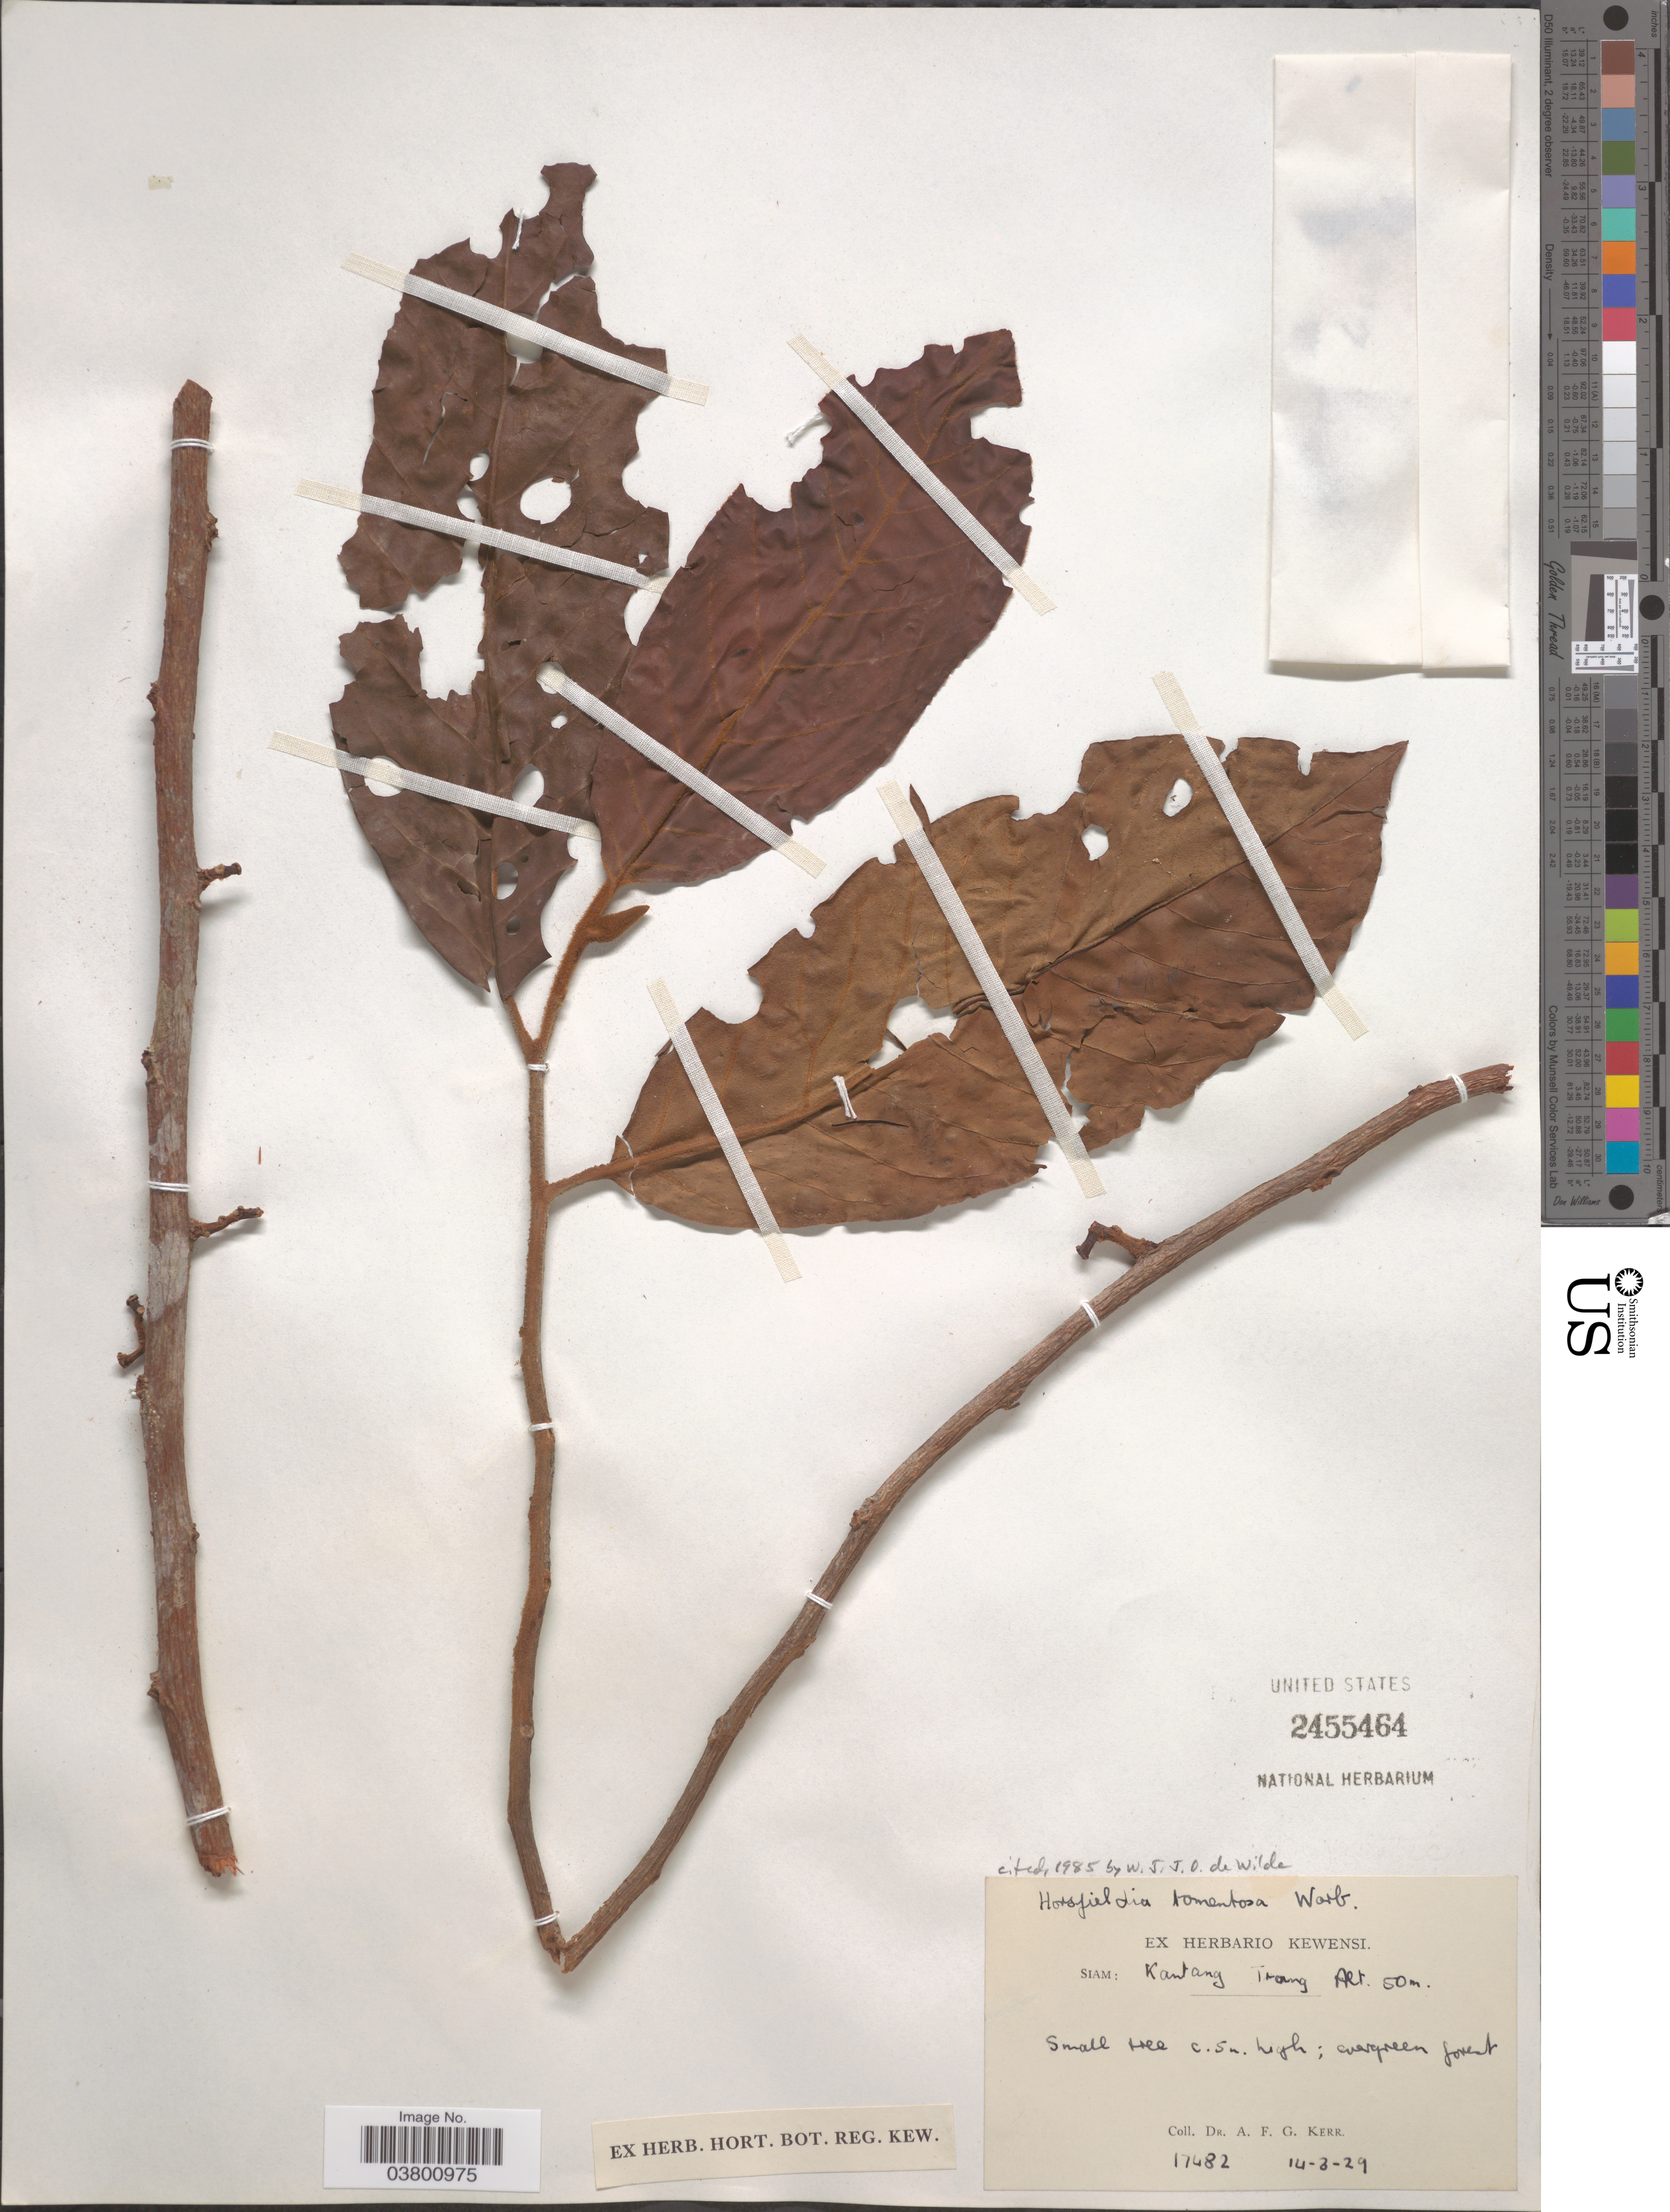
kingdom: Plantae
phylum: Tracheophyta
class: Magnoliopsida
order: Magnoliales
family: Myristicaceae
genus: Horsfieldia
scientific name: Horsfieldia tomentosa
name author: Warb.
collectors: A. F. G. Kerr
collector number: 17482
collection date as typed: Transcribed d/m/y: 14/3/29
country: Thailand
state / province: Trang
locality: Siam: Kantang Trang.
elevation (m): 50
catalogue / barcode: US 2455464